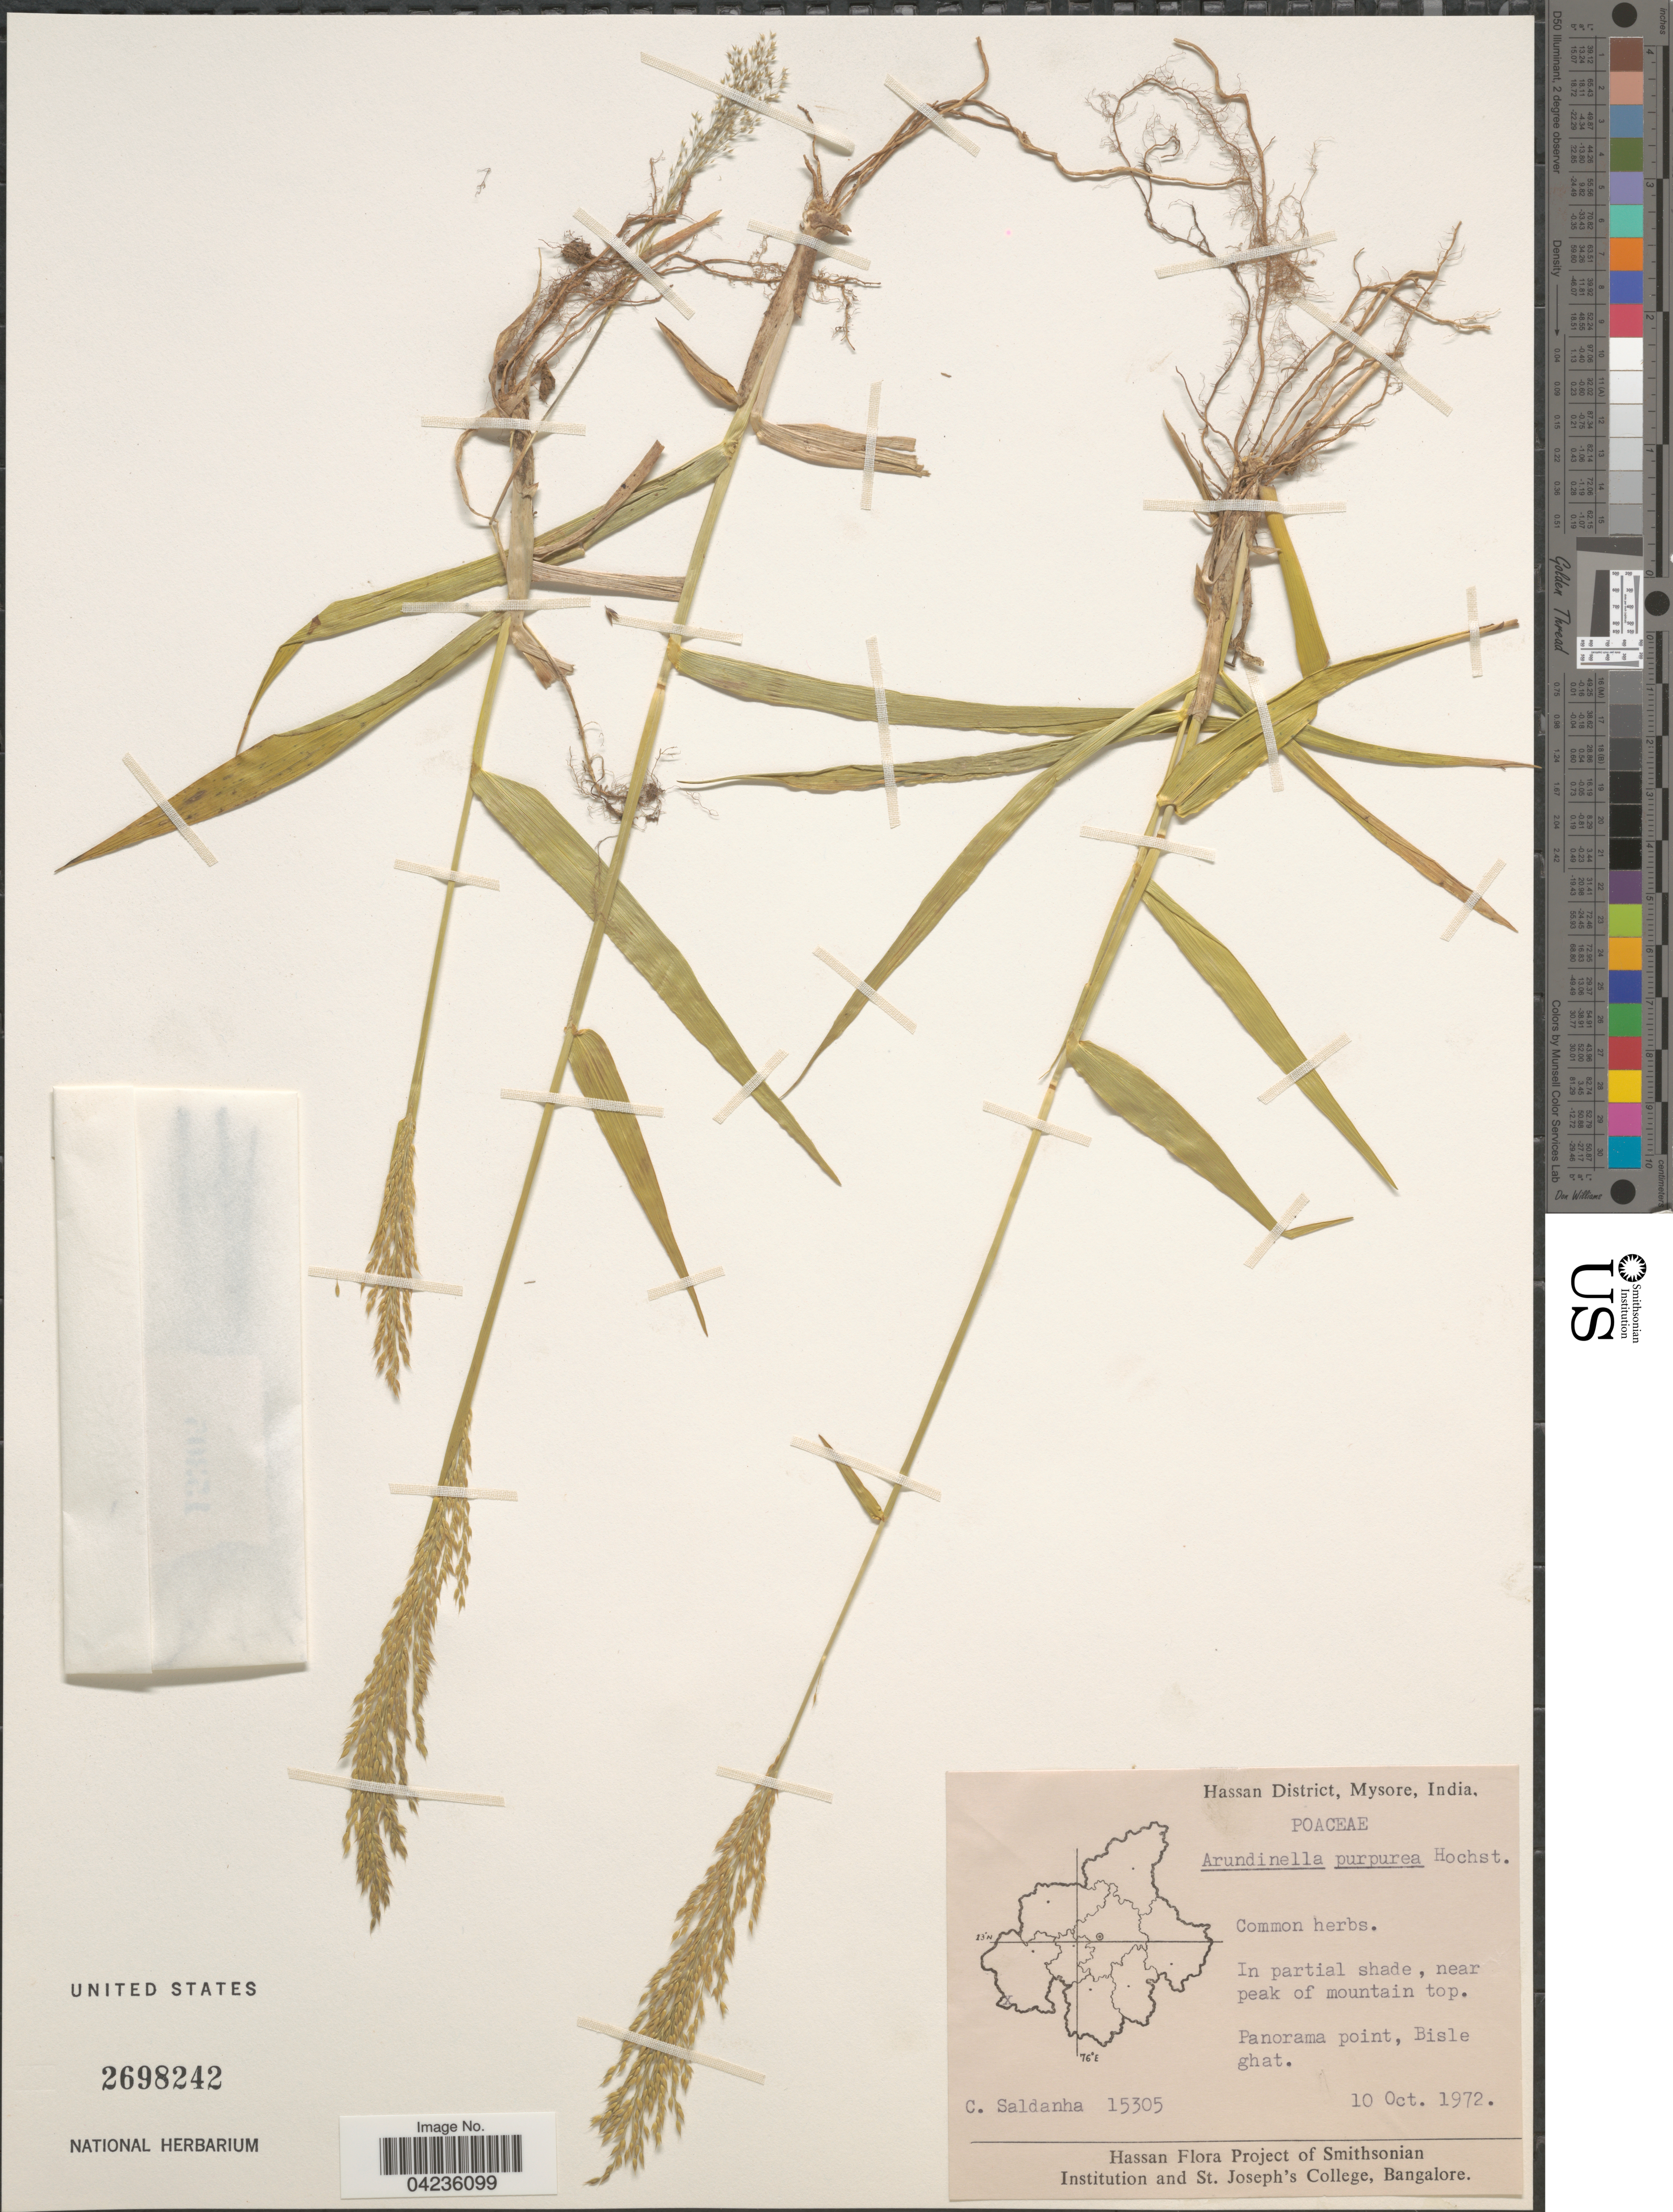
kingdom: Plantae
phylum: Tracheophyta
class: Liliopsida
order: Poales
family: Poaceae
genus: Arundinella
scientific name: Arundinella purpurea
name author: Hochst. ex Steud.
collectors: C. Saldanha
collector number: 15305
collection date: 1972-10-10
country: India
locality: Hassan District, Mysore. Near peak of mountain top. Panorama point, Bisle ghat.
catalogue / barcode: US 2698242